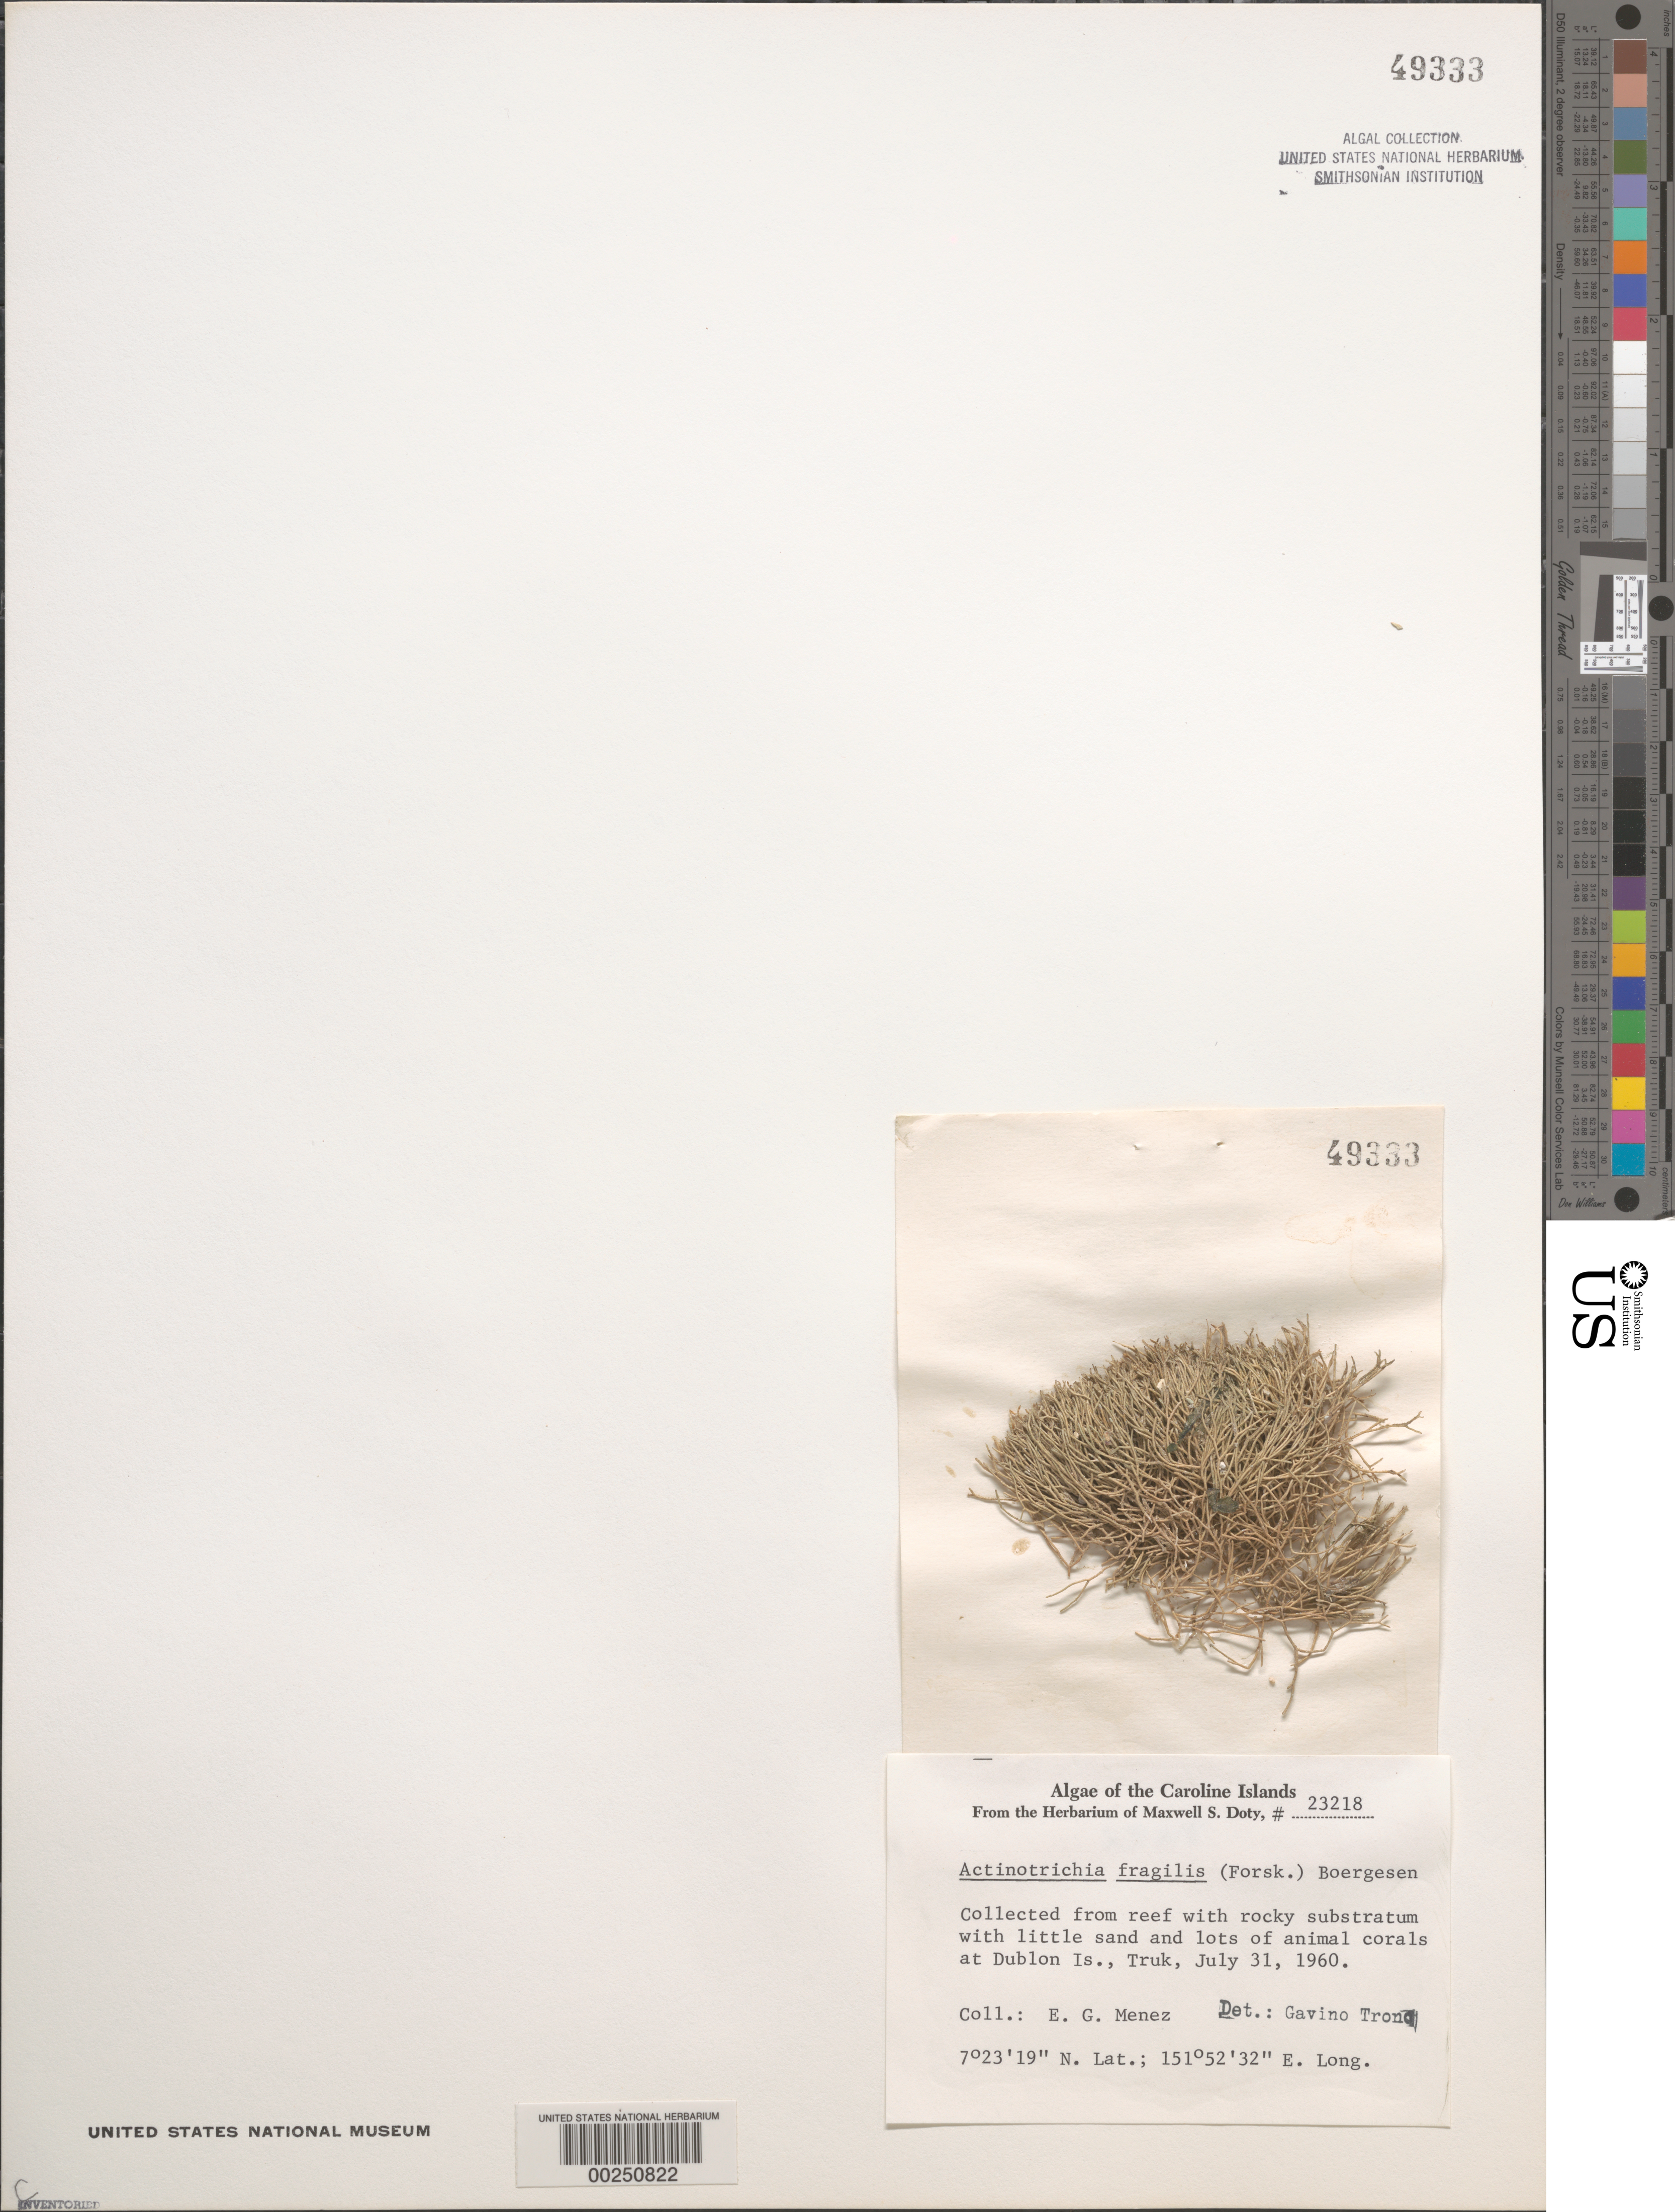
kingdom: Plantae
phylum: Rhodophyta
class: Florideophyceae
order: Nemaliales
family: Galaxauraceae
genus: Actinotrichia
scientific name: Actinotrichia fragilis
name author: (Forssk.) Børgesen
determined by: Trono, Gavino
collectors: Meñez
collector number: MSD 23218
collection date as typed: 31 Jul 1960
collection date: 1960-07-31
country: Micronesia, Federated States of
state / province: Truk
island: Dublon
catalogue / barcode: US 49333